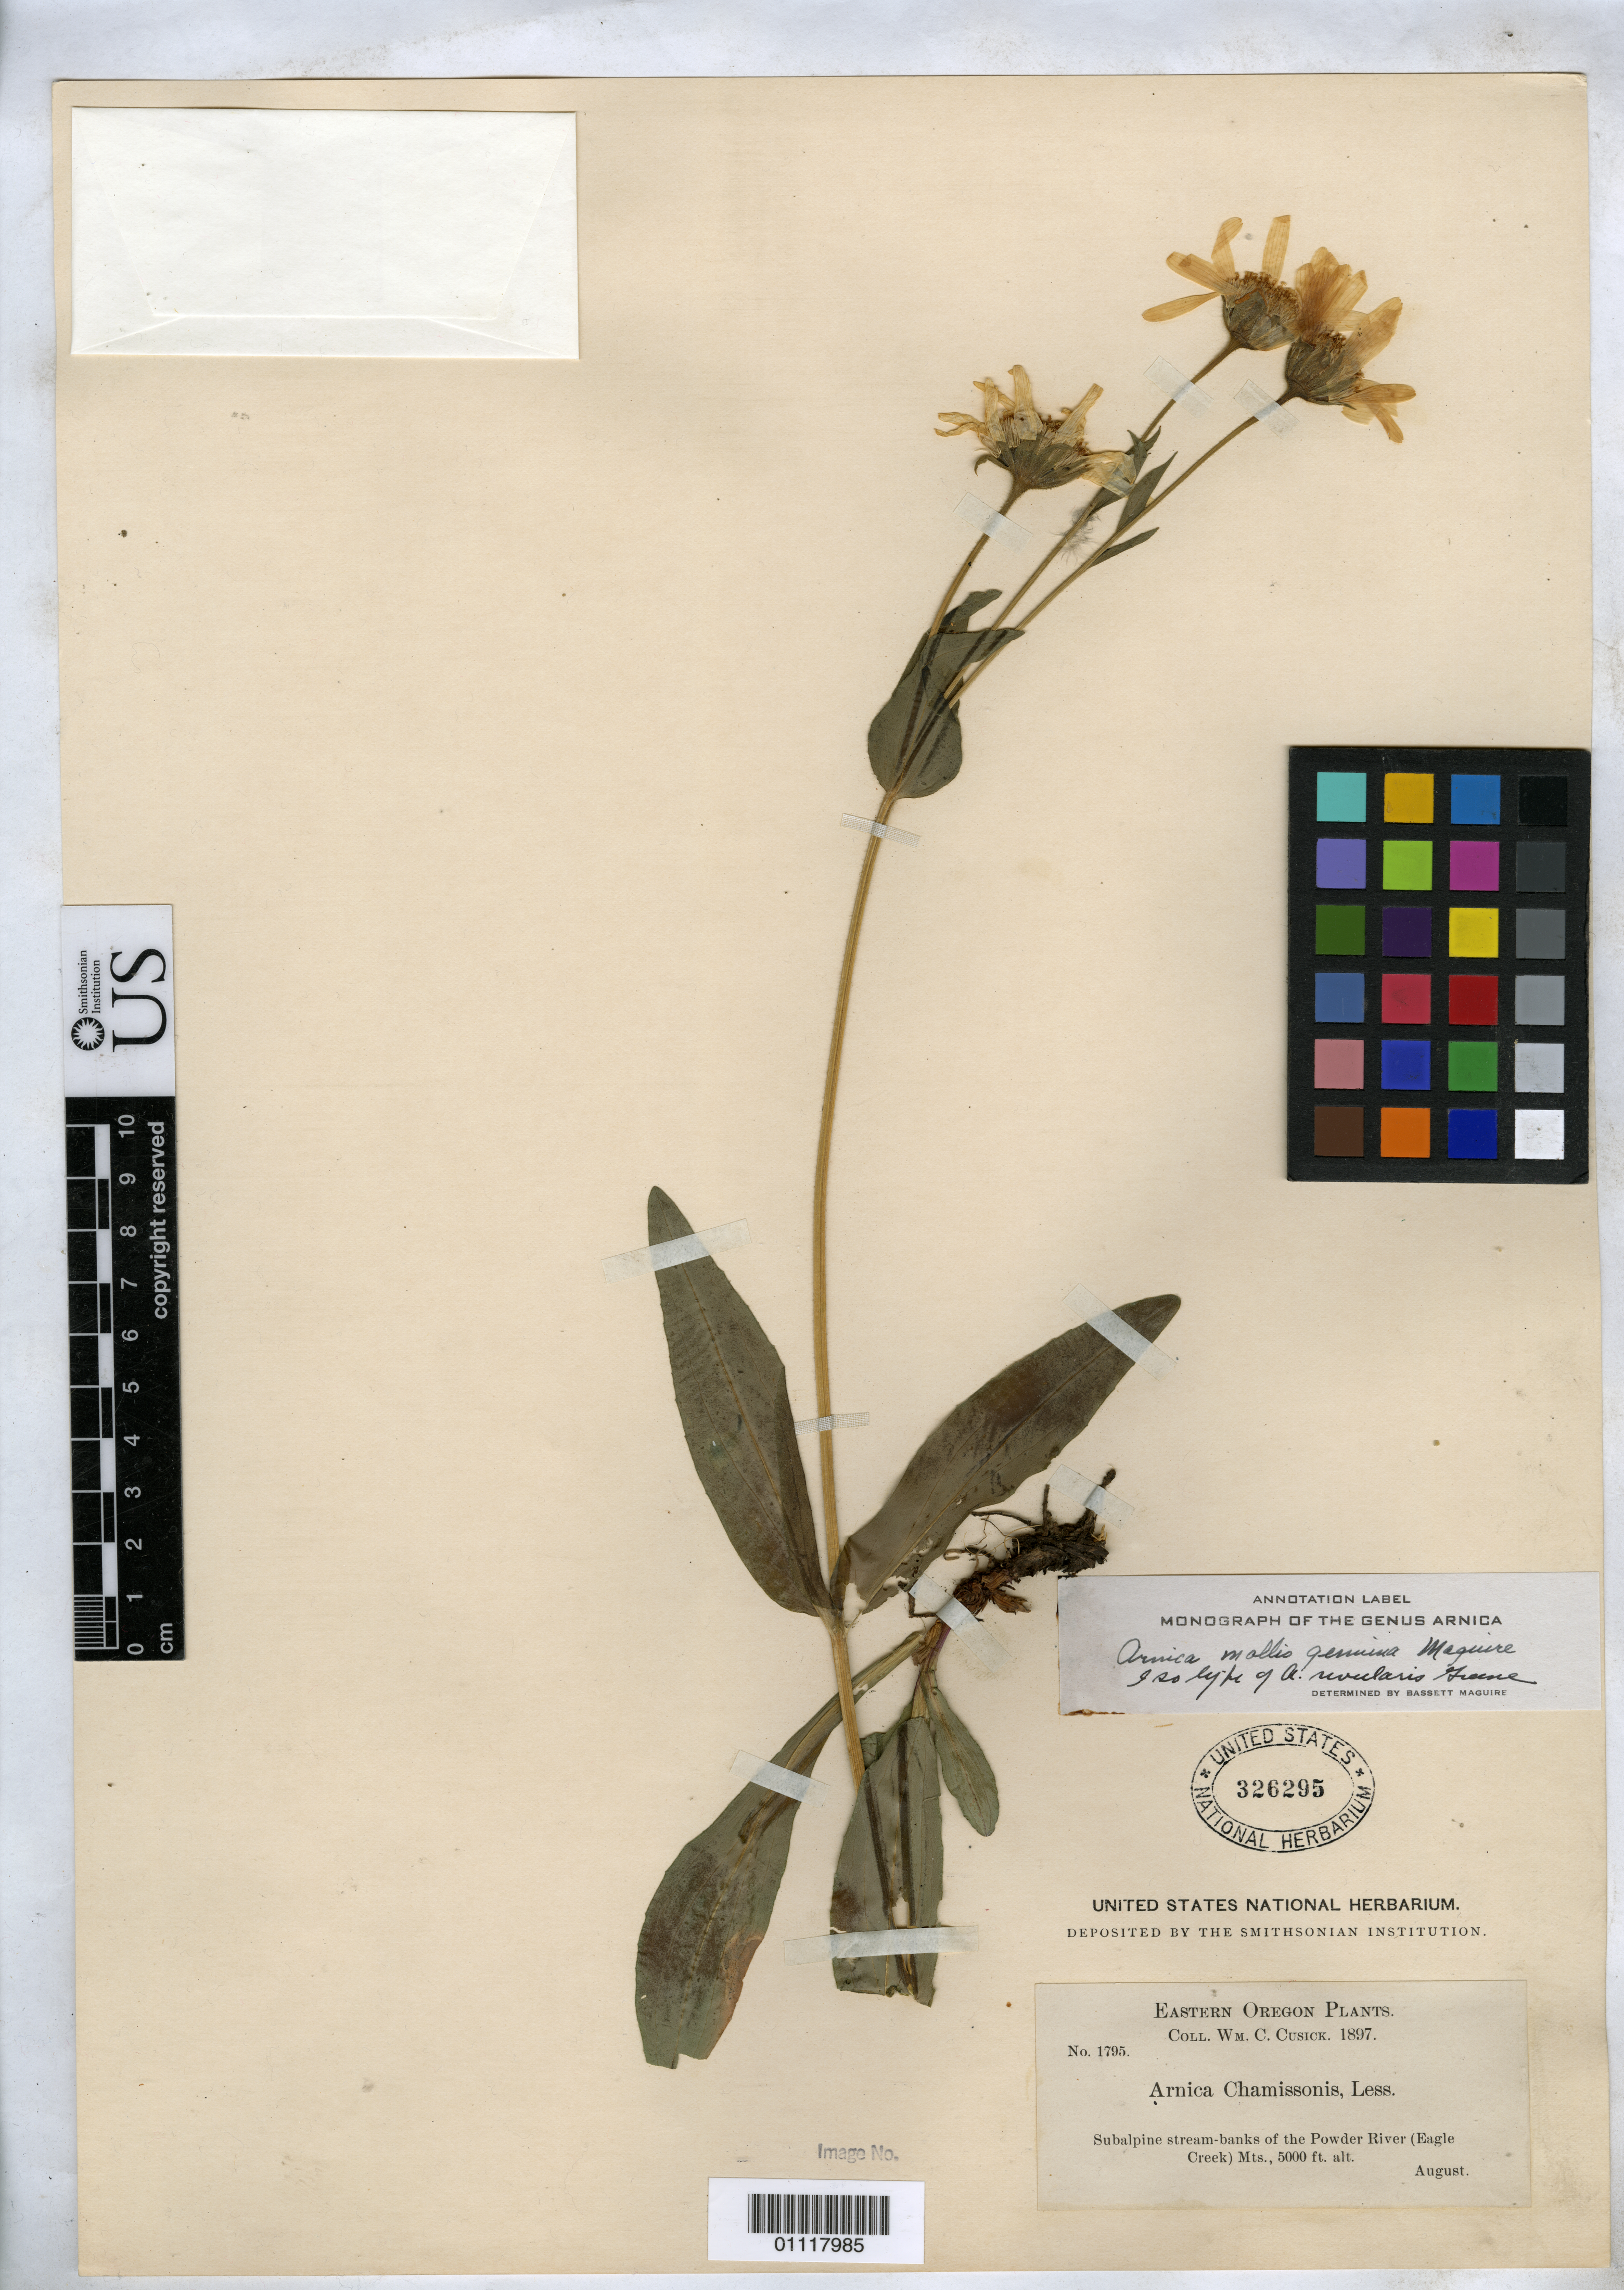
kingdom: Plantae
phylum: Tracheophyta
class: Magnoliopsida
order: Asterales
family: Asteraceae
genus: Arnica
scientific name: Arnica rivularis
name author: Greene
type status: Isotype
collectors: W. C. Cusick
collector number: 1795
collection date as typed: Aug 1897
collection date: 1897-08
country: United States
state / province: Oregon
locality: Subalpine stream-banks of the Powder River ( Eagle Creek) Mts.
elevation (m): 1524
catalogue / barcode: US 326295